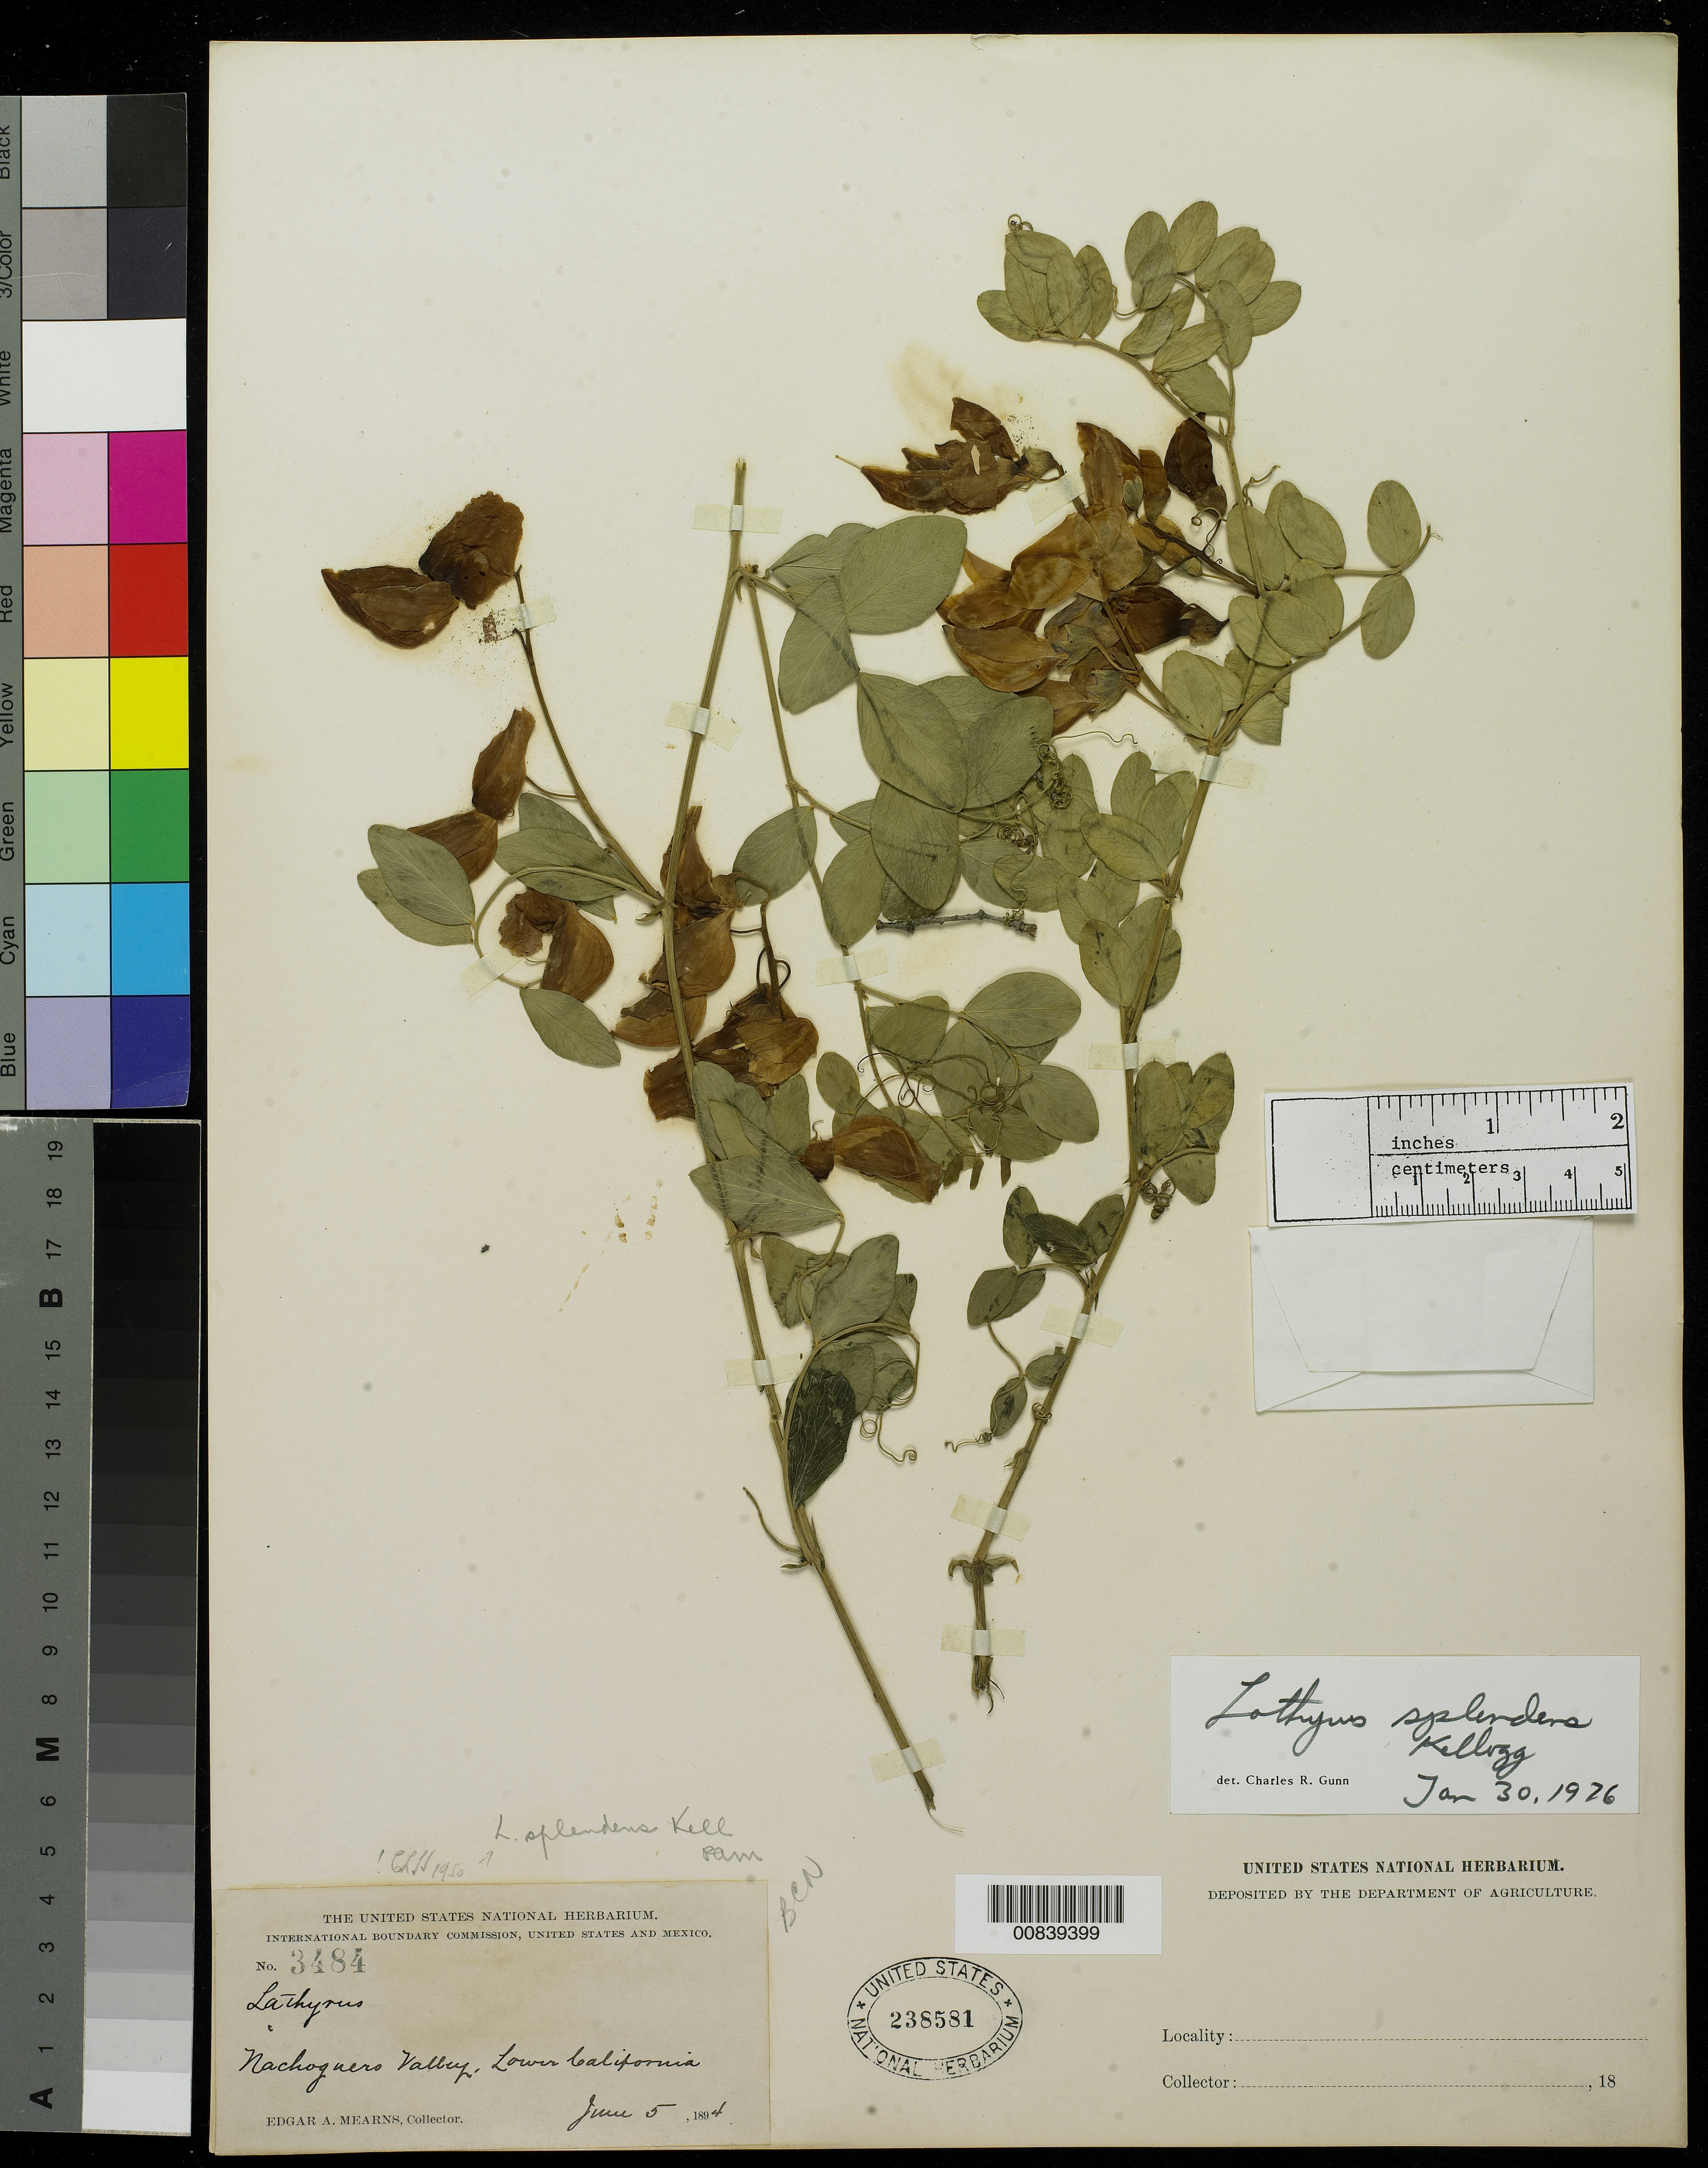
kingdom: Plantae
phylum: Tracheophyta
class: Magnoliopsida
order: Fabales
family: Fabaceae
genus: Lathyrus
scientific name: Lathyrus splendens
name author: Kellogg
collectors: E. A. Mearns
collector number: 3484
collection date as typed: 05 Jun 1894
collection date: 1894-06-05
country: Mexico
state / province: Baja California Norte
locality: Nachoguero Valley, Baja California.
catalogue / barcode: US 238581